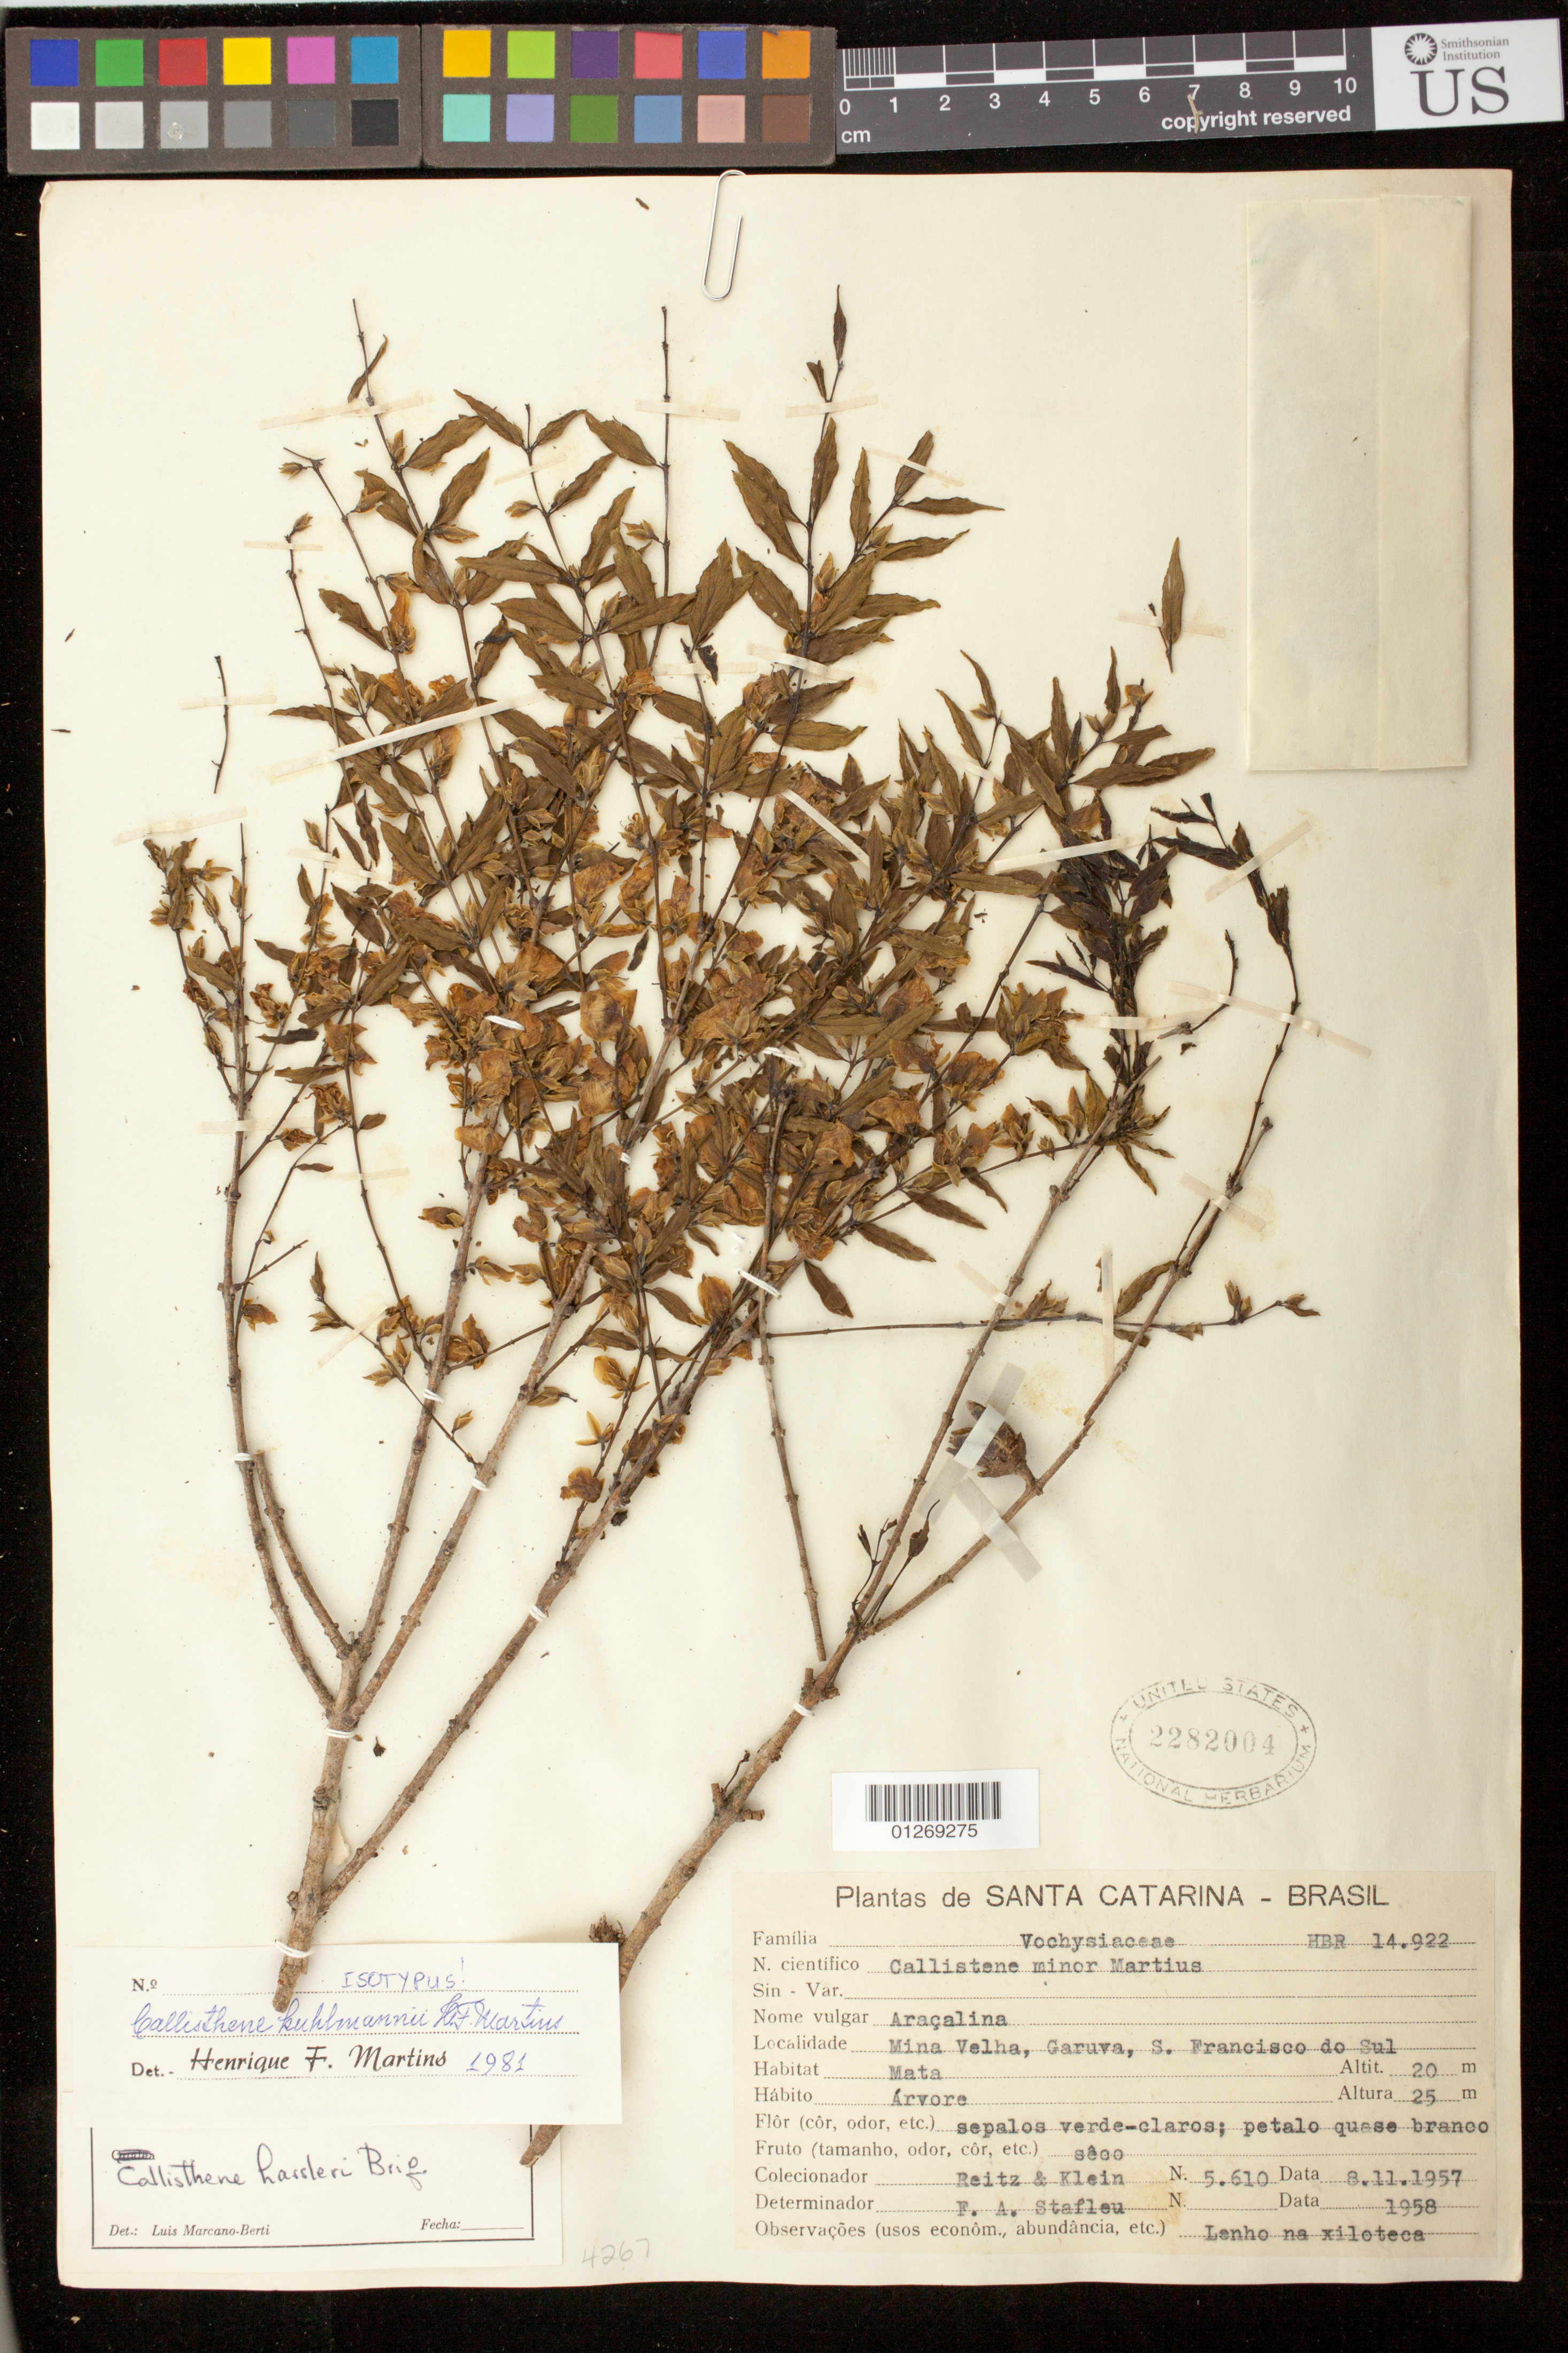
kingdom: Plantae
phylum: Tracheophyta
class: Magnoliopsida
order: Myrtales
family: Vochysiaceae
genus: Callisthene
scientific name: Callisthene kuhlmannii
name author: H.F. Martins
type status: Isotype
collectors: R. Reitz & R. M. Klein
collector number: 5610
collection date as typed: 8.11.1957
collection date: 1957-11-08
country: Brazil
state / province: Santa Catarina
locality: Mina Velha, Garuva, S. Francisco do Sul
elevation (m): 20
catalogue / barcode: US 2282004